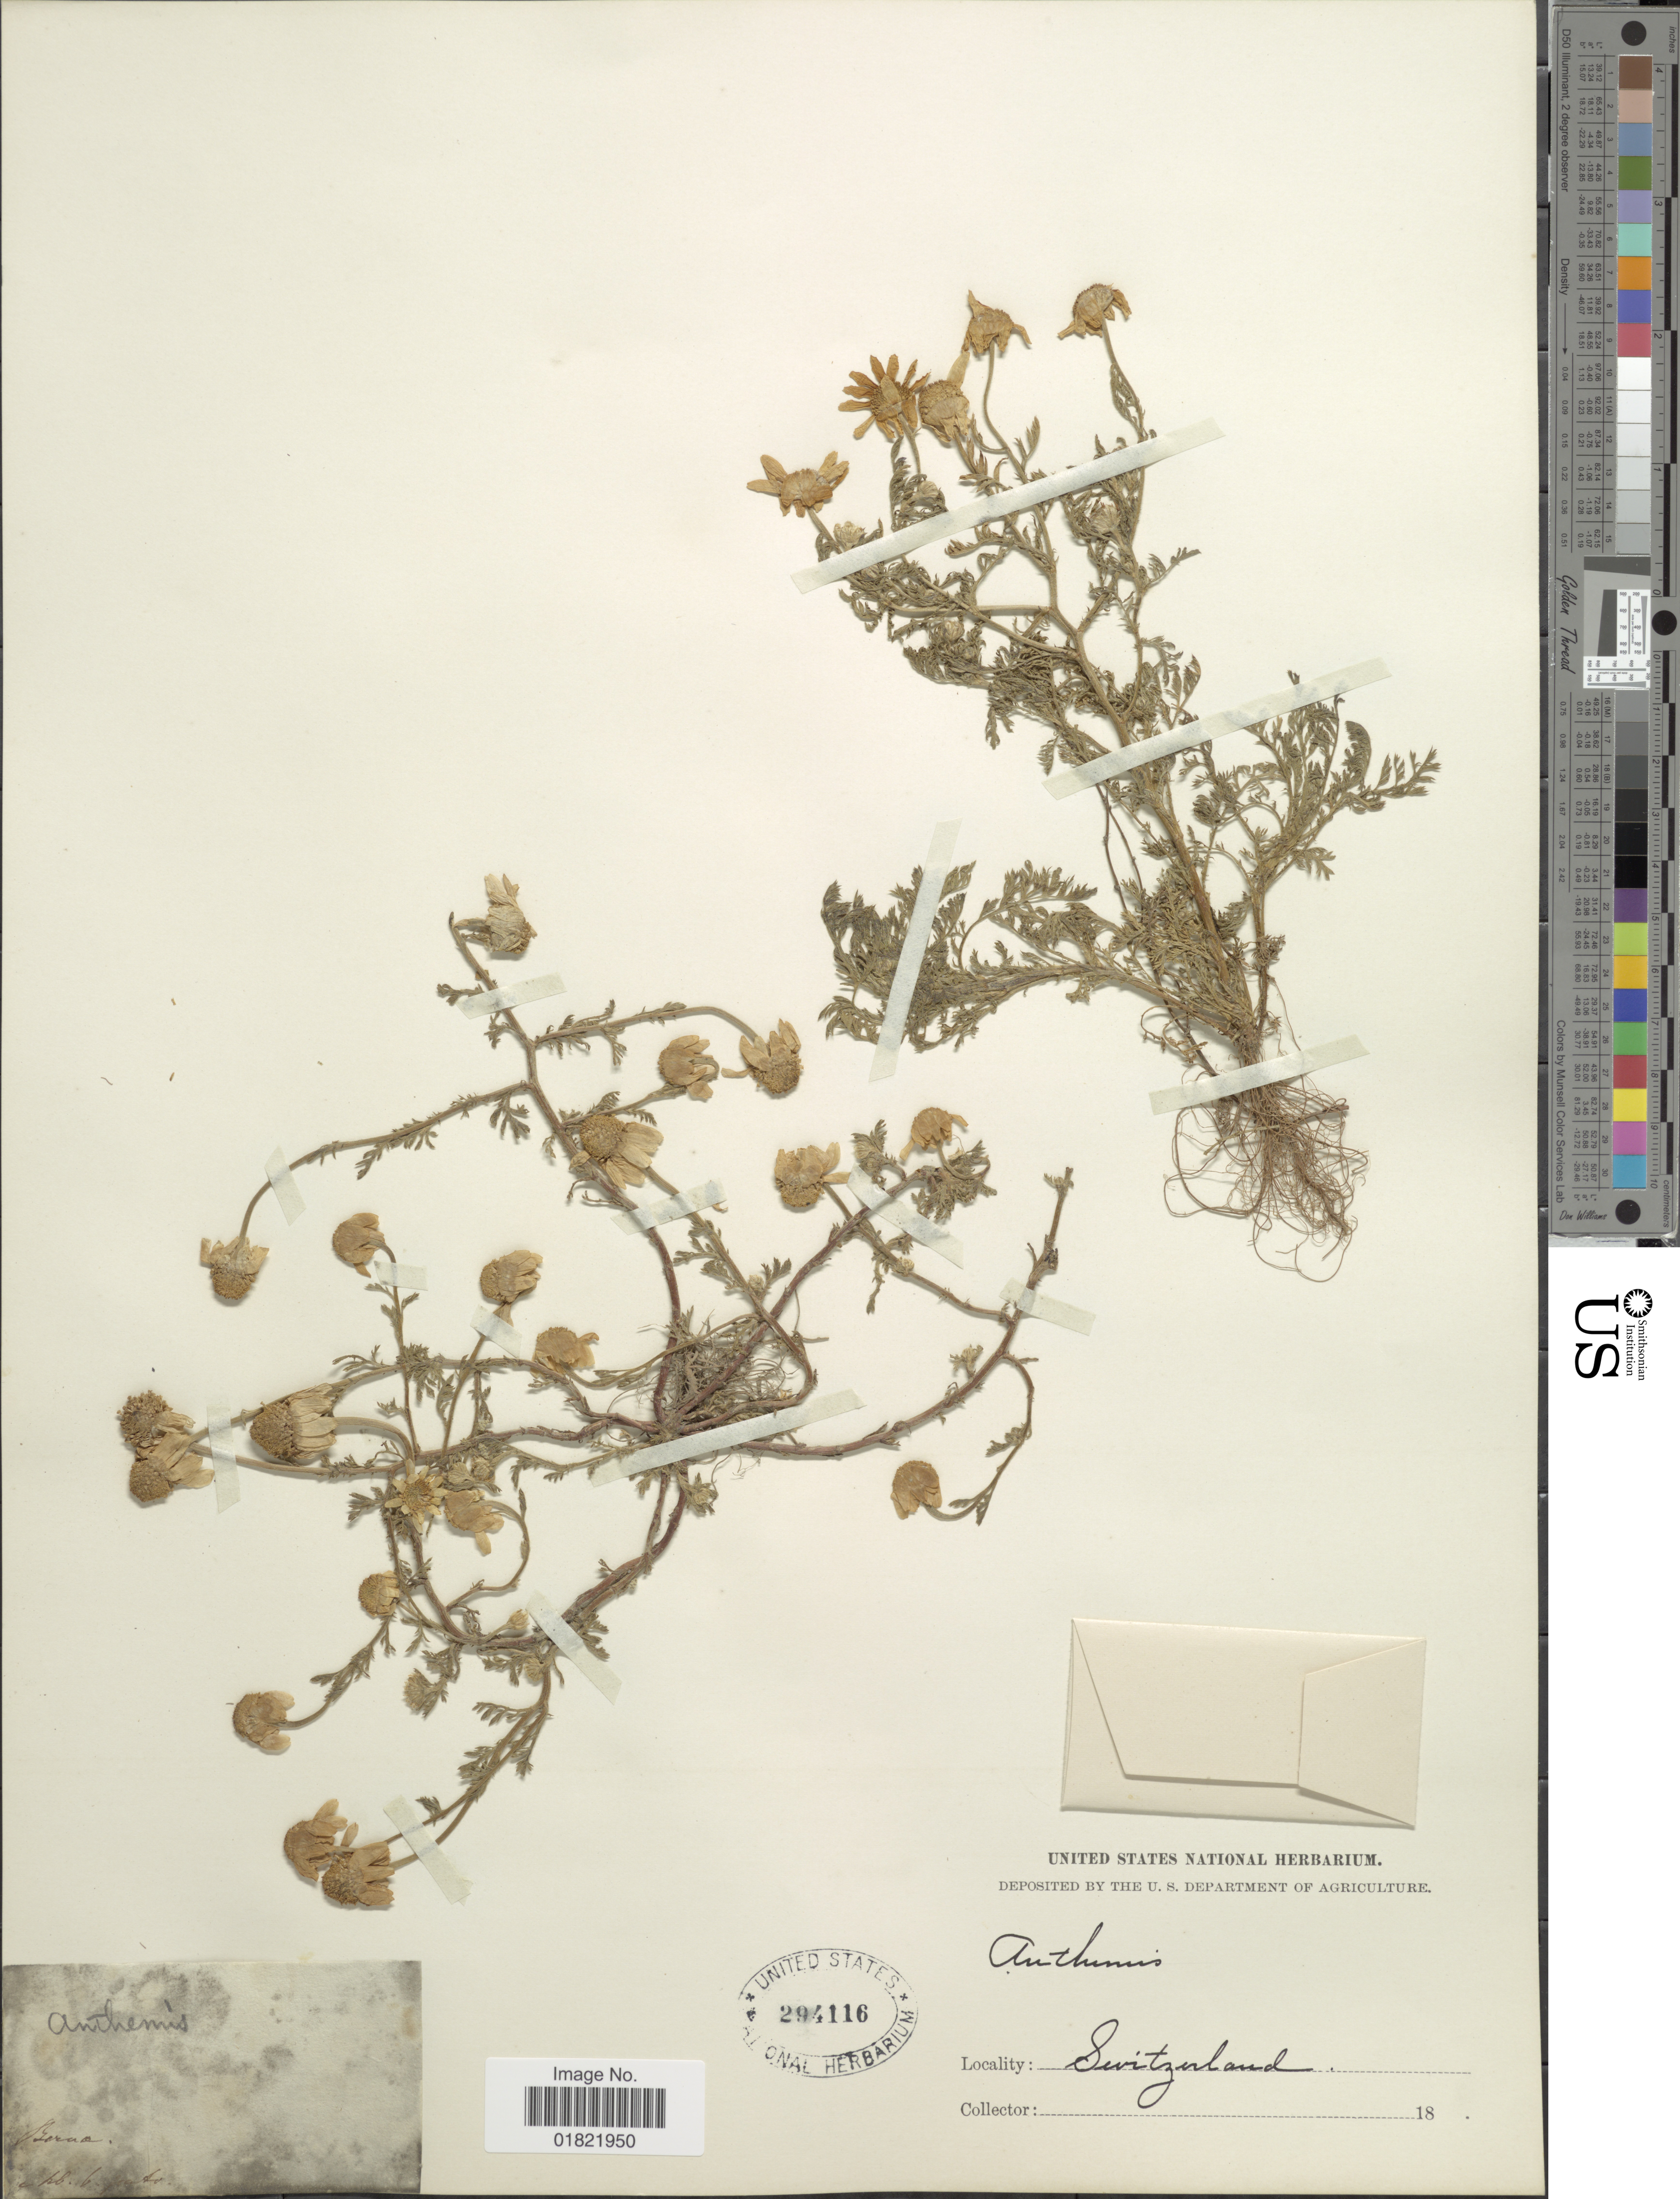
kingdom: Plantae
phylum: Tracheophyta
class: Magnoliopsida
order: Asterales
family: Asteraceae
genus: Anthemis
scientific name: Anthemis sp.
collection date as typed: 18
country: Switzerland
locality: Berne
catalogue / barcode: US 294116